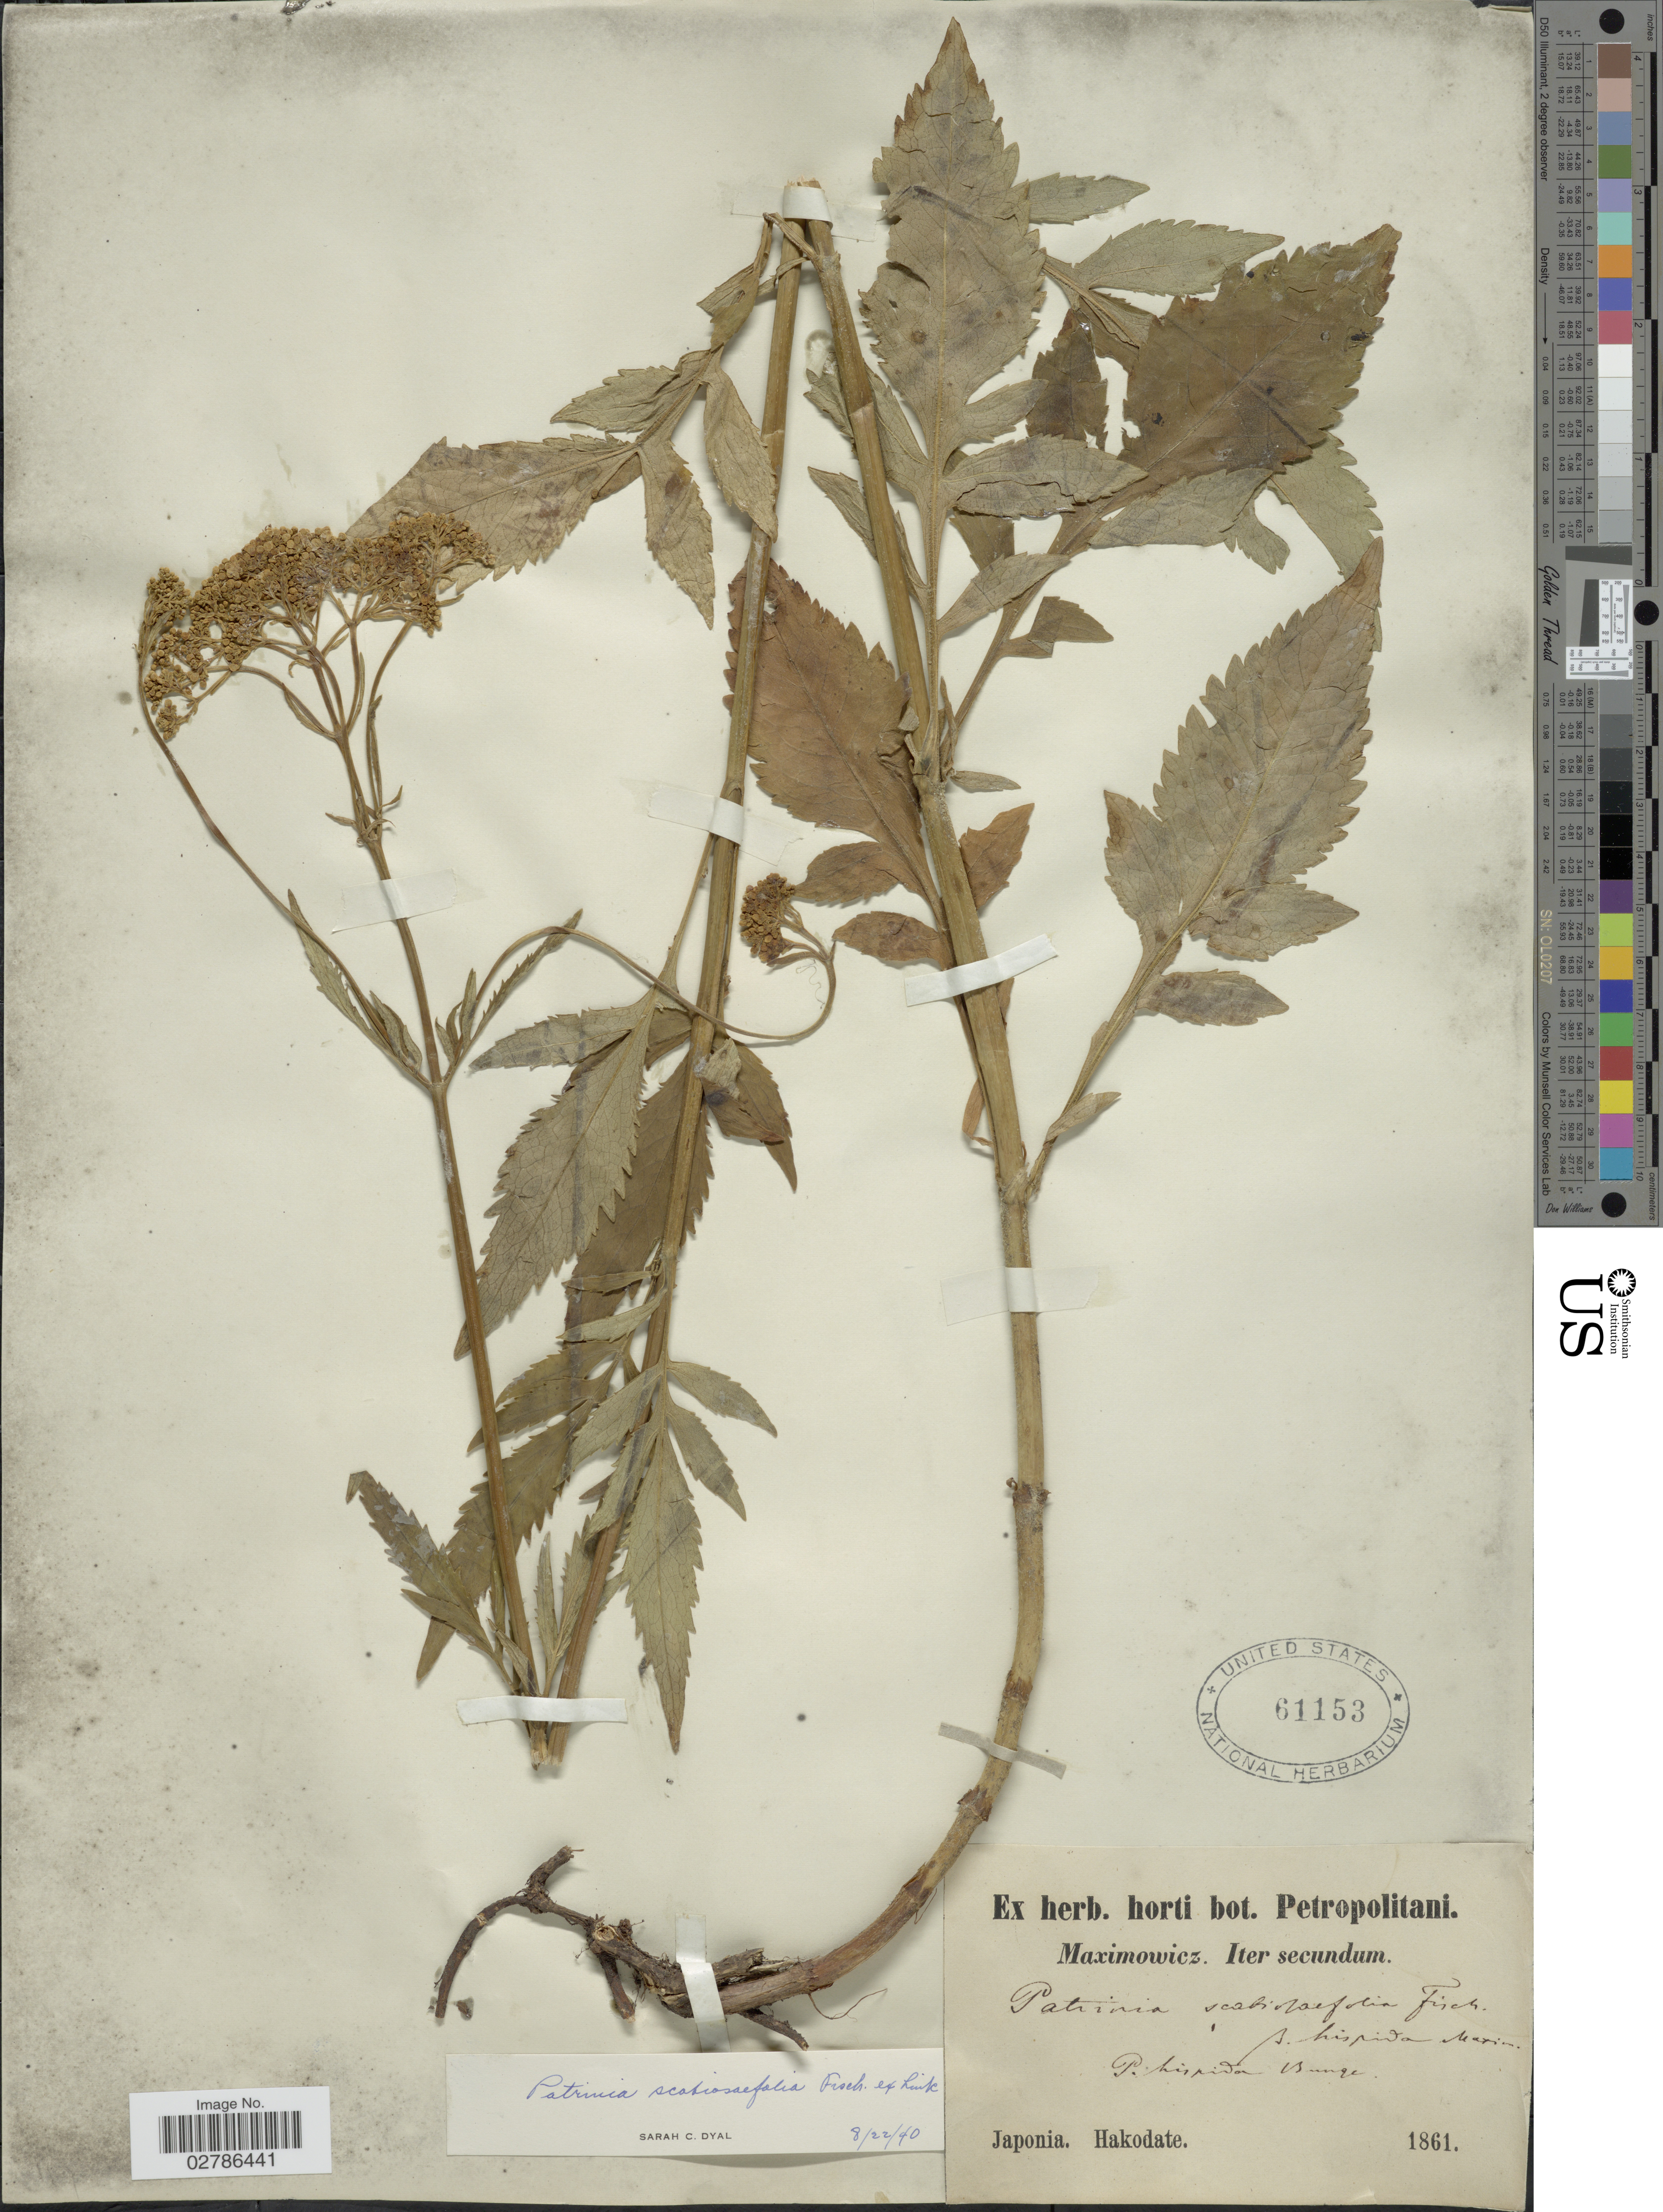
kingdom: Plantae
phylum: Tracheophyta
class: Magnoliopsida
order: Dipsacales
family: Caprifoliaceae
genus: Patrinia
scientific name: Patrinia scabiosifolia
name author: Link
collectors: -. Maximowicz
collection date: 1861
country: Japan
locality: Japonia, Hakodate.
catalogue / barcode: US 61153